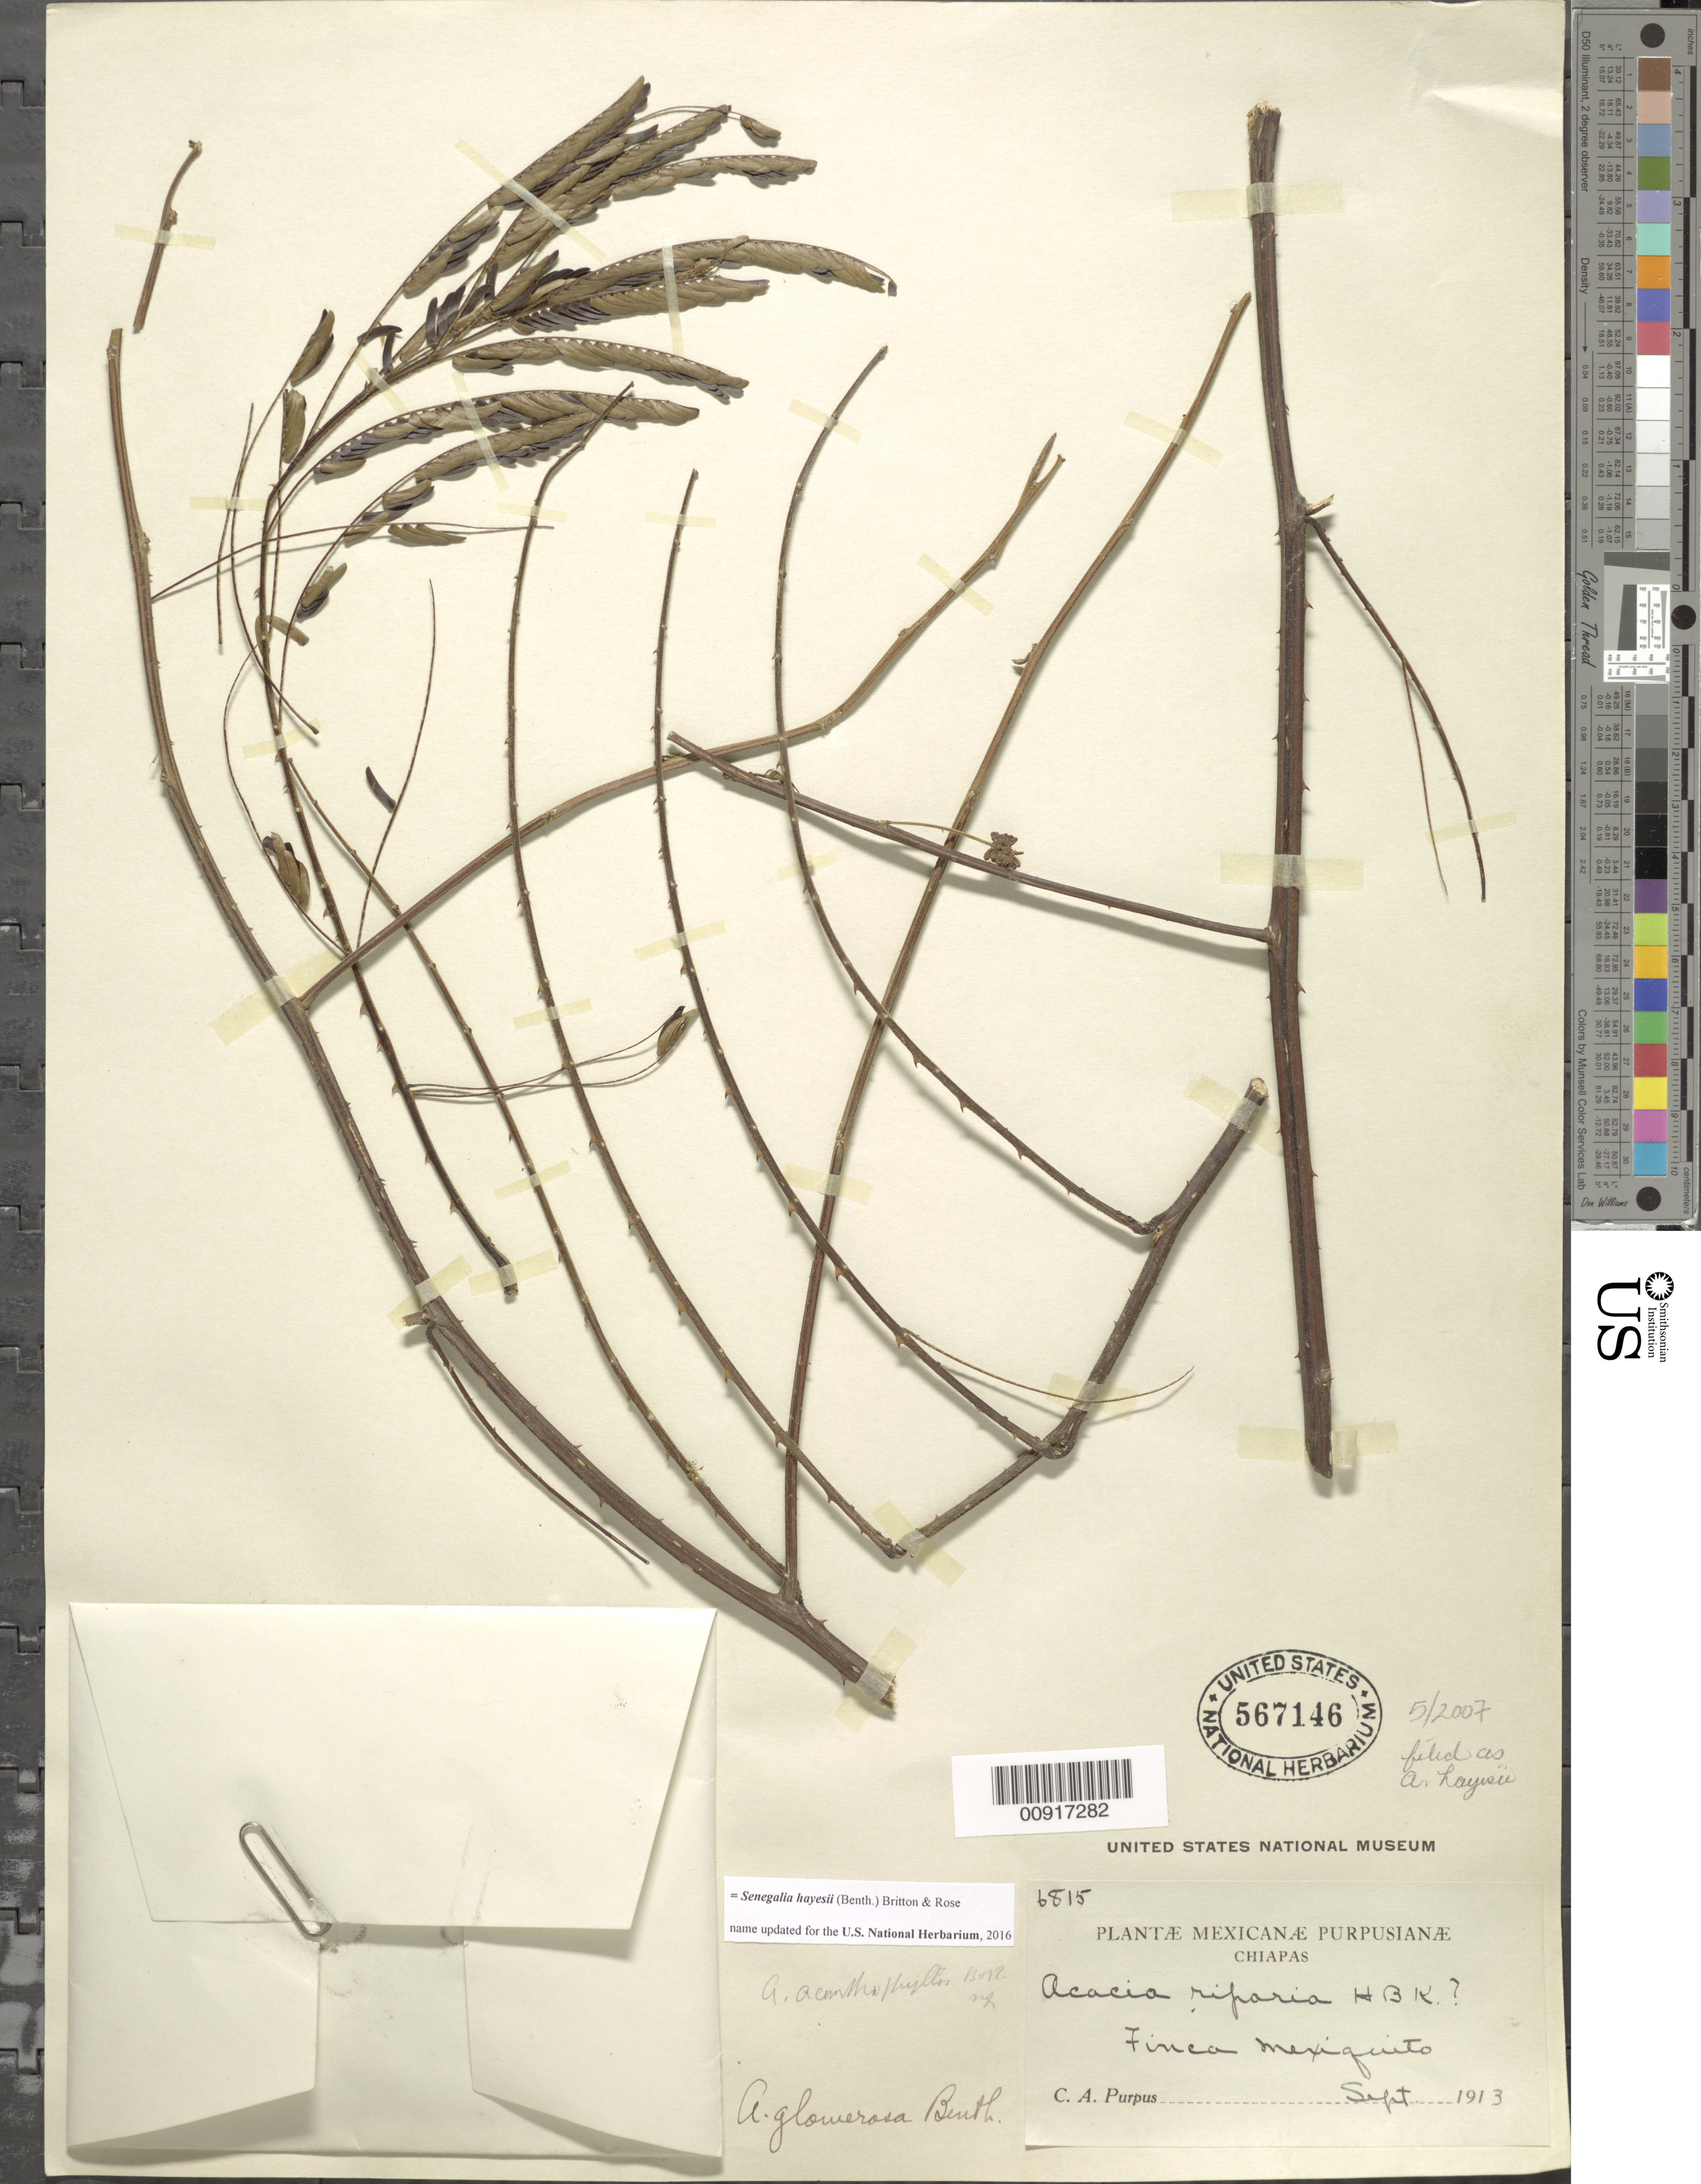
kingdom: Plantae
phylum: Tracheophyta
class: Magnoliopsida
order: Fabales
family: Fabaceae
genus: Senegalia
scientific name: Senegalia hayesii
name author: (Benth.) Britton & Rose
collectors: C. A. Purpus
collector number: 6815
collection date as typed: Sep 1913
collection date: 1913-09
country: Mexico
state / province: Chiapas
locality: Finca Mexiquito.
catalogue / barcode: US 567146